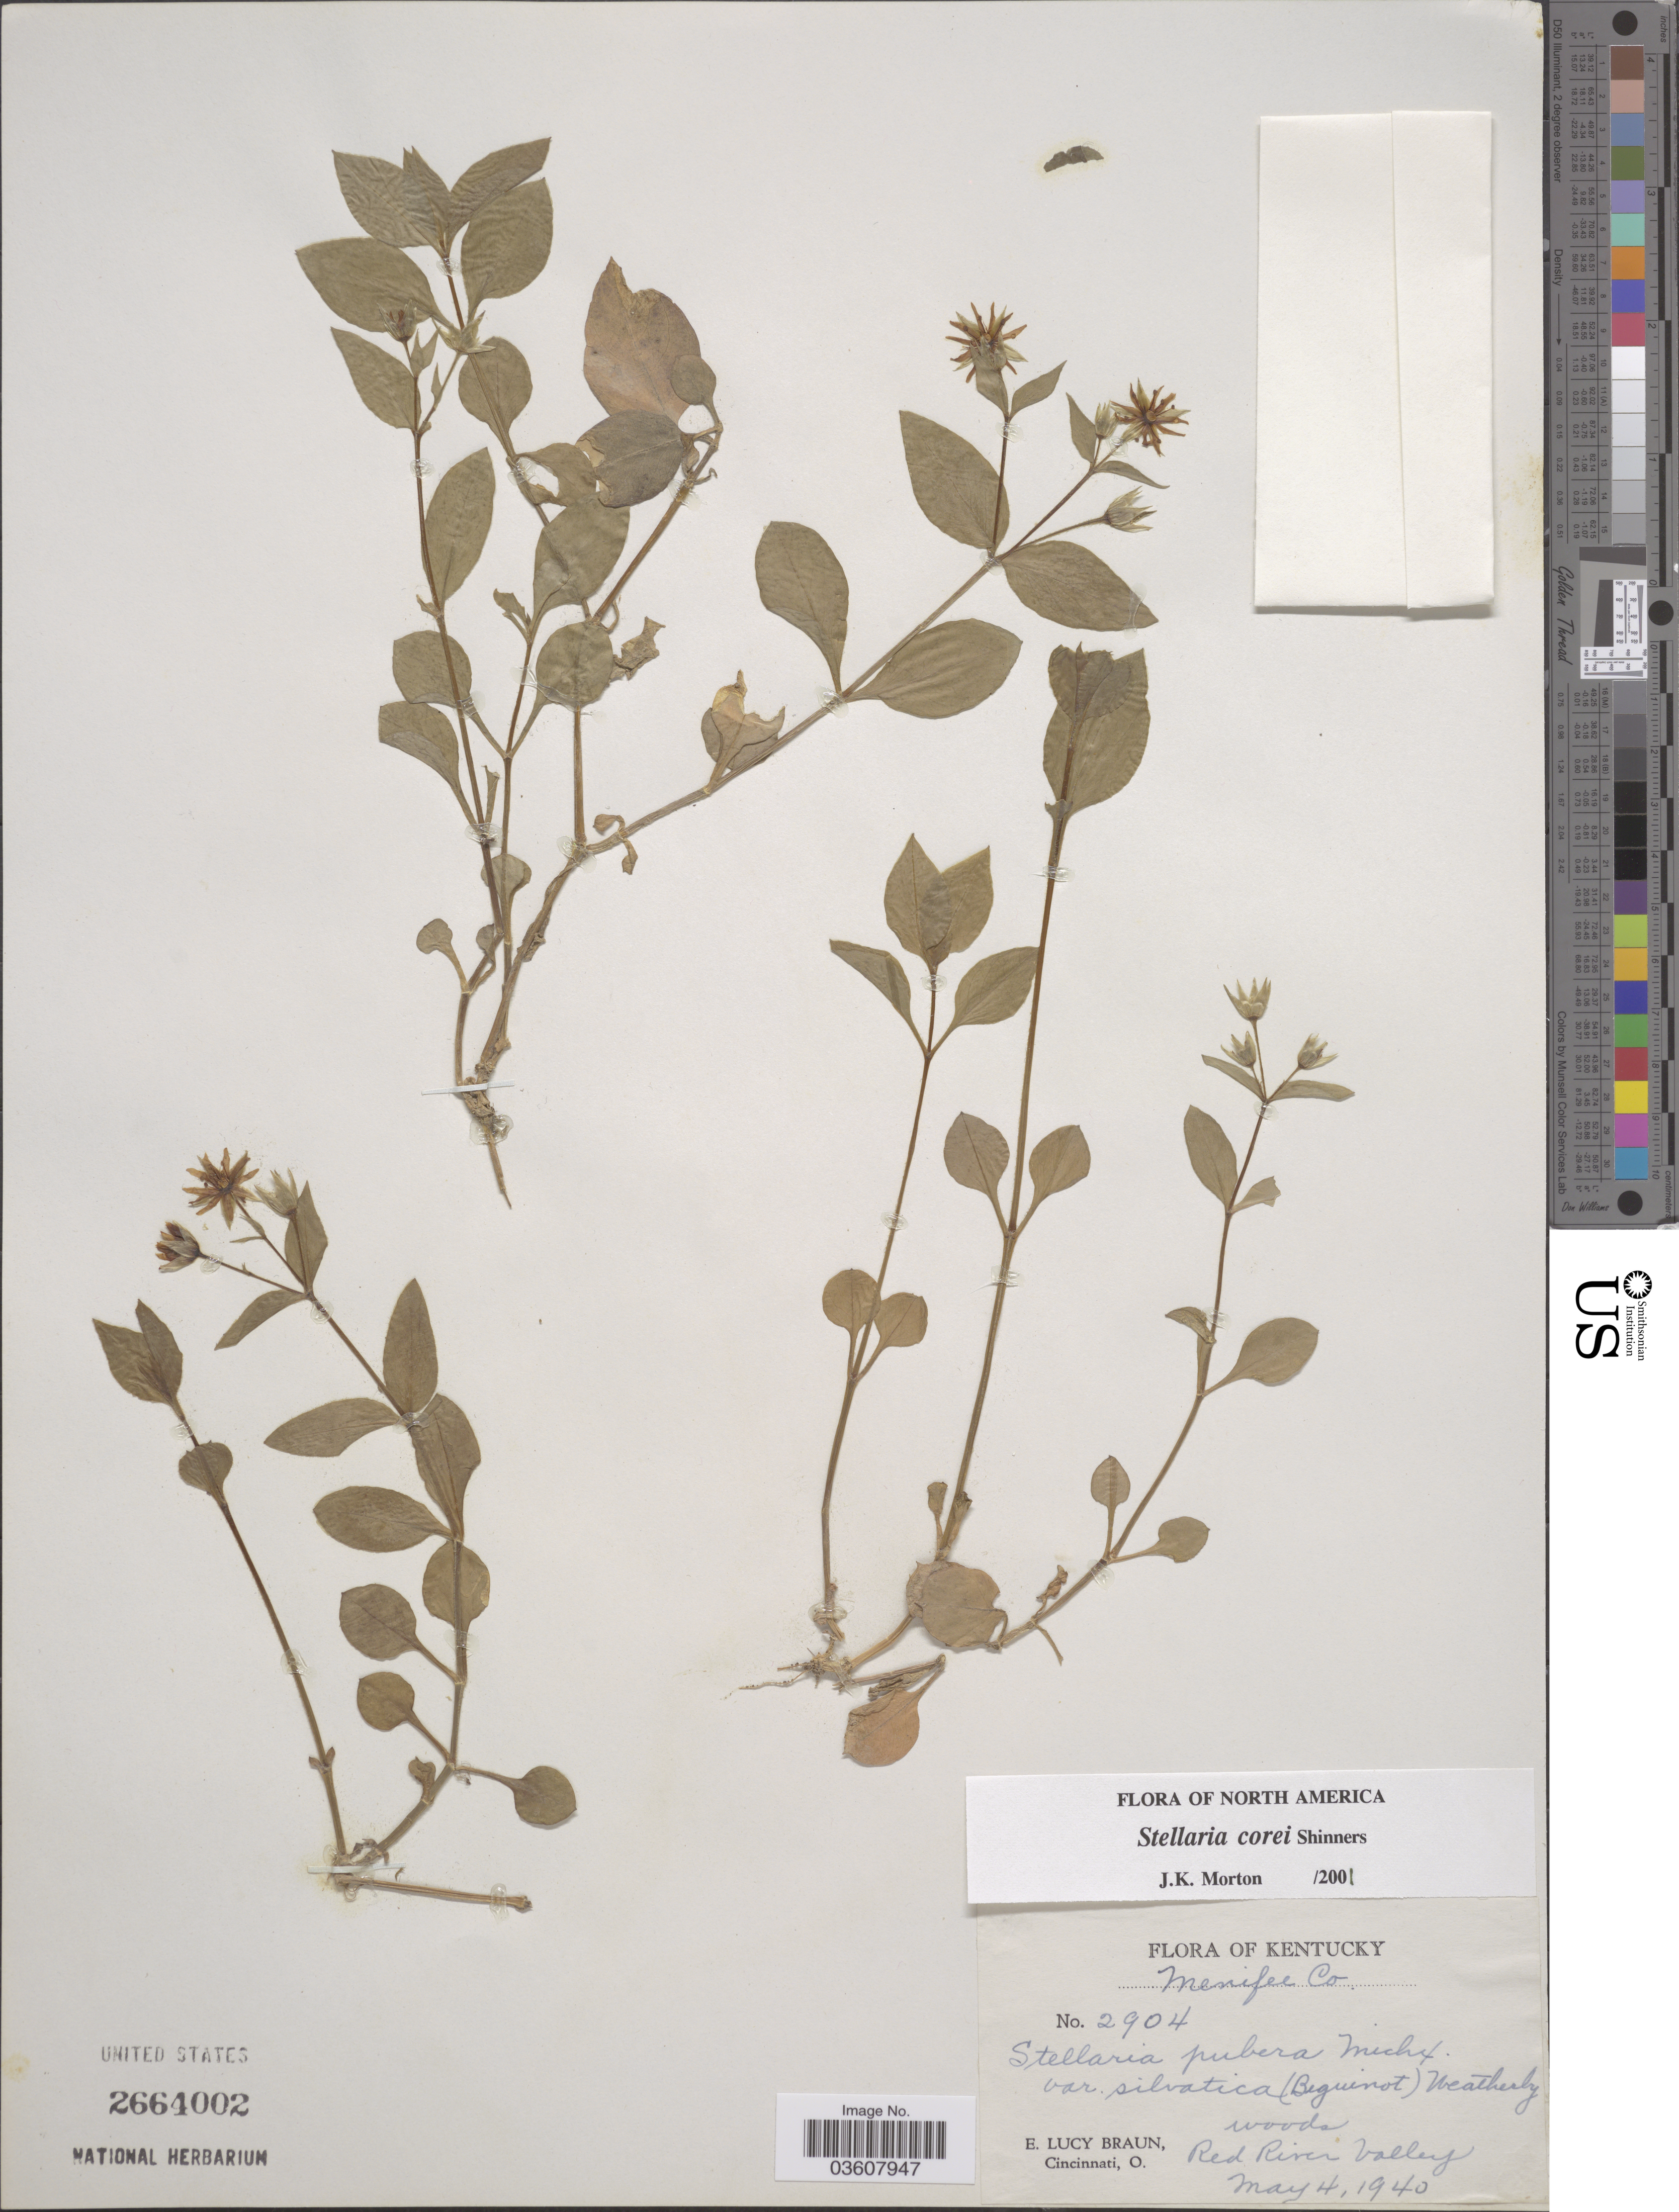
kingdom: Plantae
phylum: Tracheophyta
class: Magnoliopsida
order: Caryophyllales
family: Caryophyllaceae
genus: Stellaria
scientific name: Stellaria corei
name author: Shinners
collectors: E. L. Braun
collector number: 2904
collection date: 1940-05-04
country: United States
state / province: Kentucky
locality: Menifee Co., Red River Valley.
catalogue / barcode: US 2664002